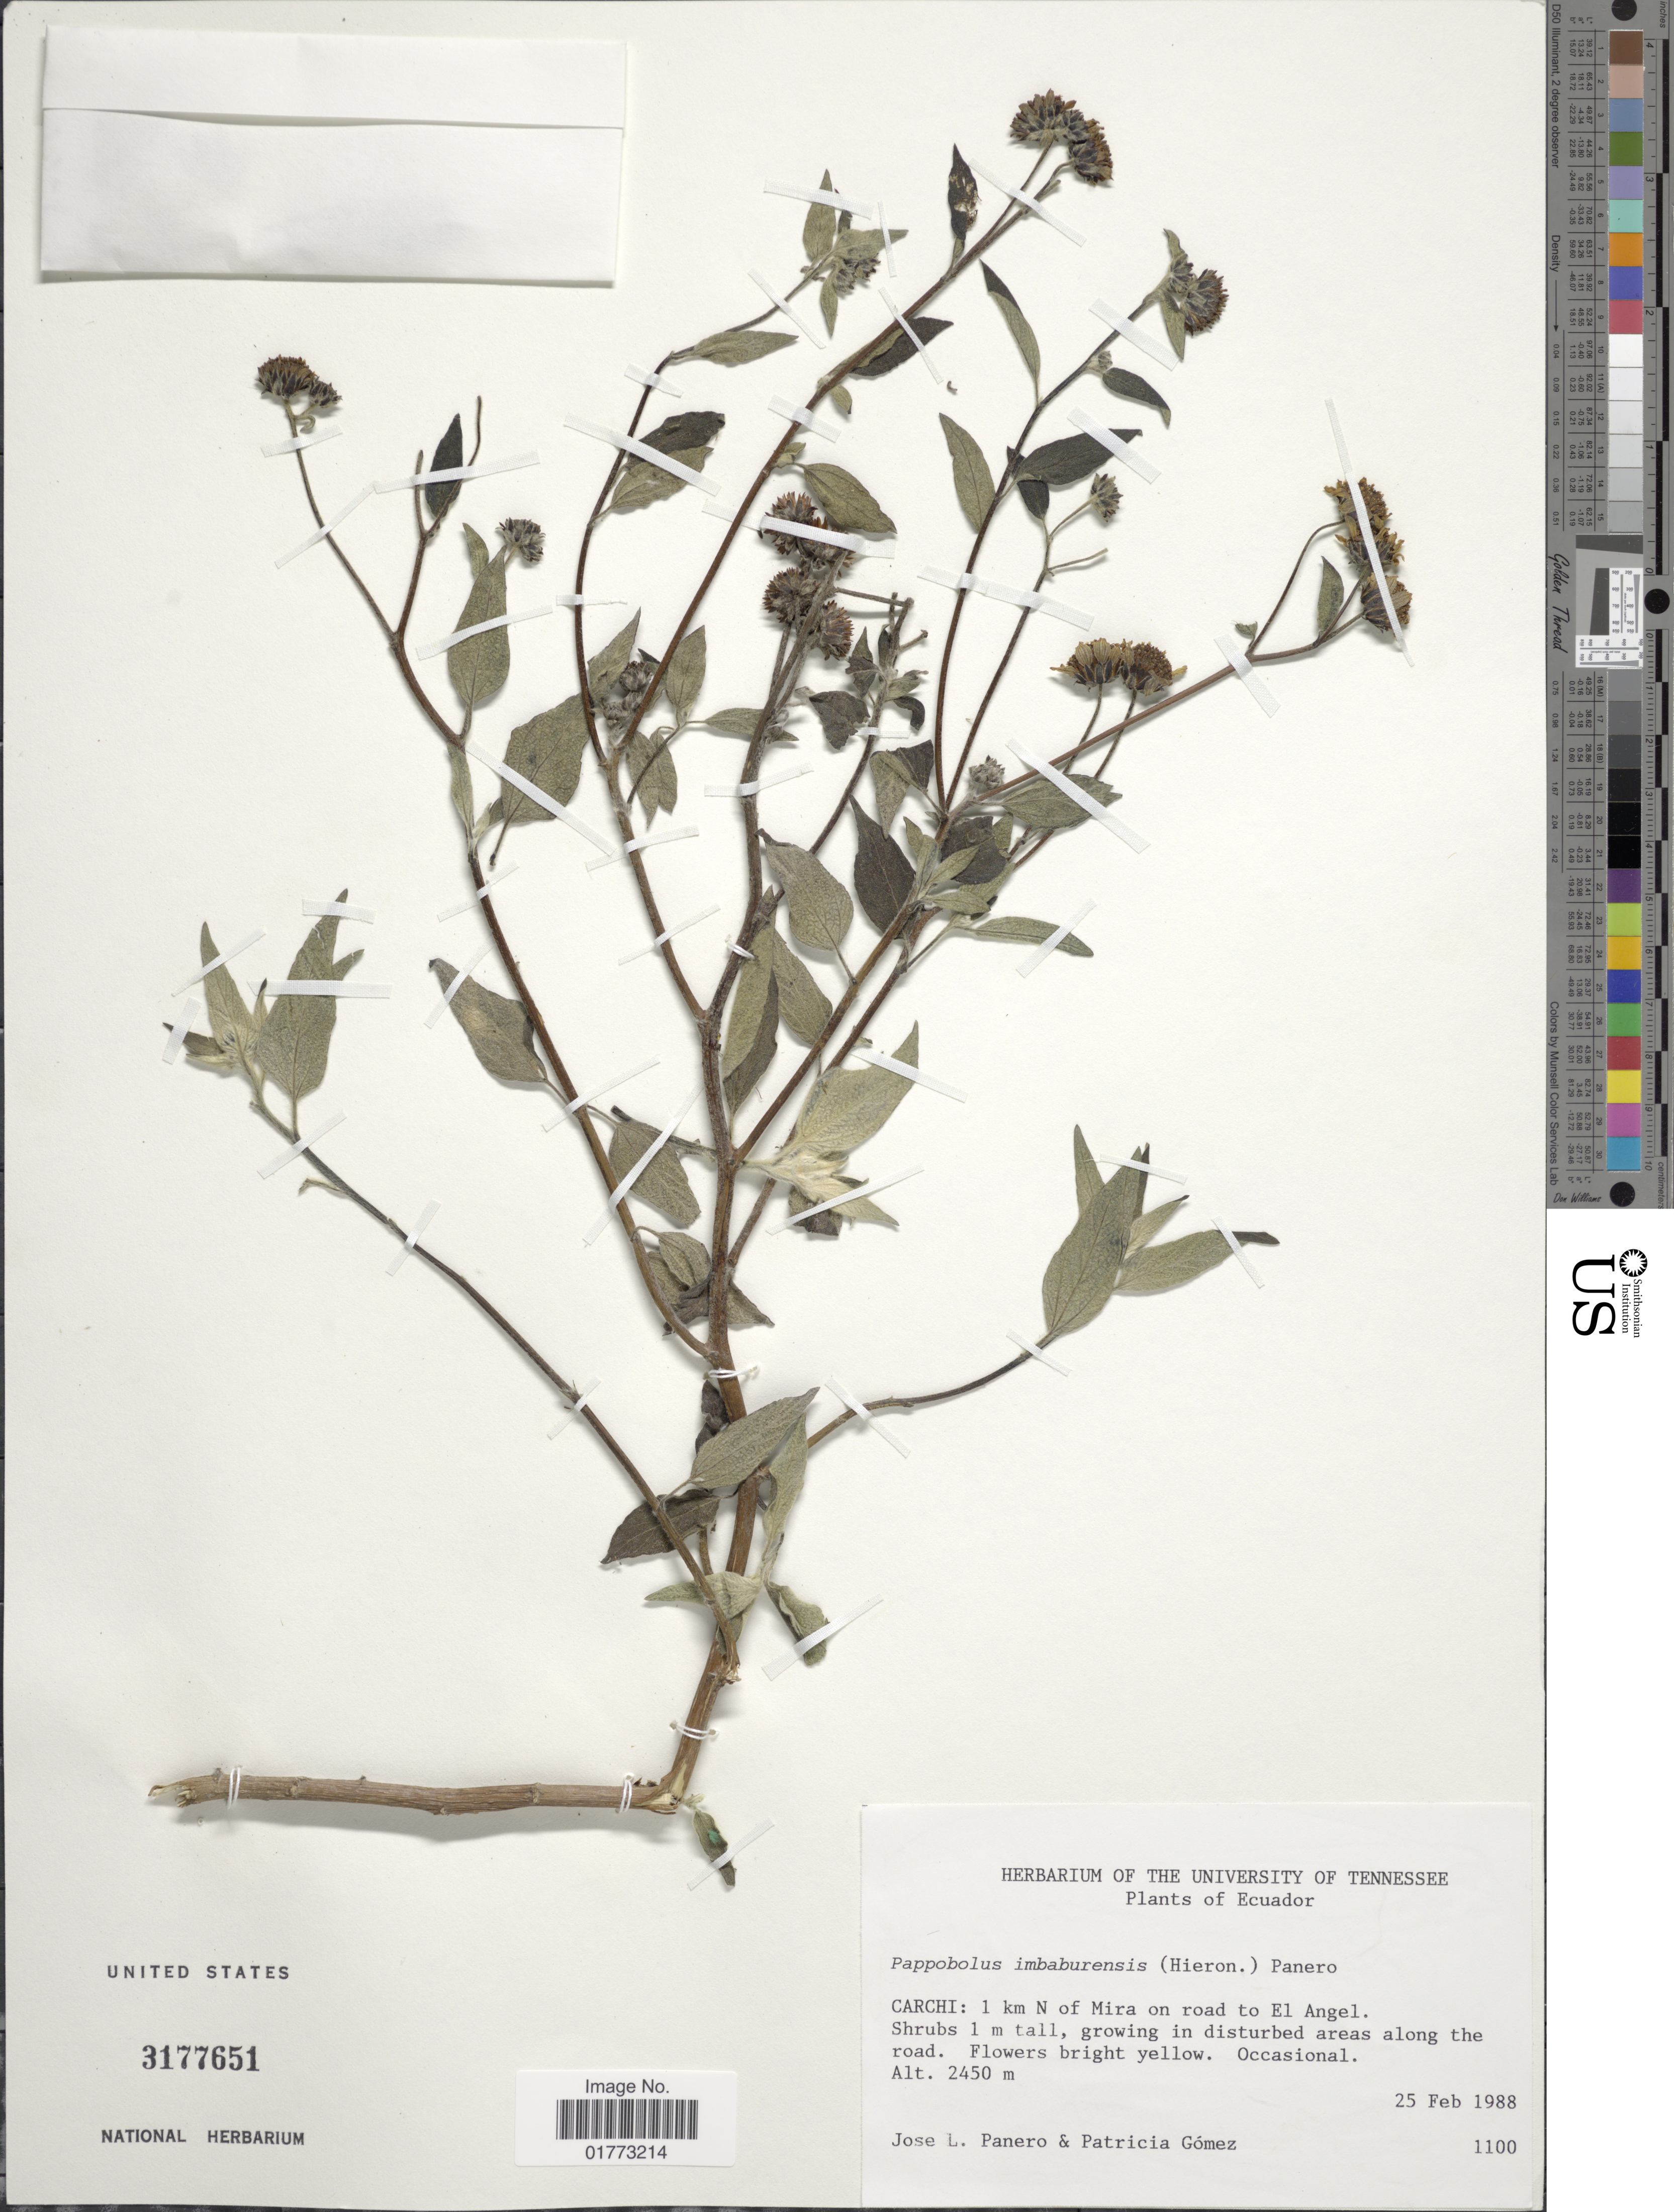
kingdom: Plantae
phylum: Tracheophyta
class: Magnoliopsida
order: Asterales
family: Asteraceae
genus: Pappobolus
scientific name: Pappobolus imbaburensis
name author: (Hieron.) Panero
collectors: J. L. Panero & P. Gomez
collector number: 1100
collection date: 1988-02-25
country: Ecuador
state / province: Carchi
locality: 1 km N of Mira on road to El Angel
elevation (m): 2450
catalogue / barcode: US 3177651